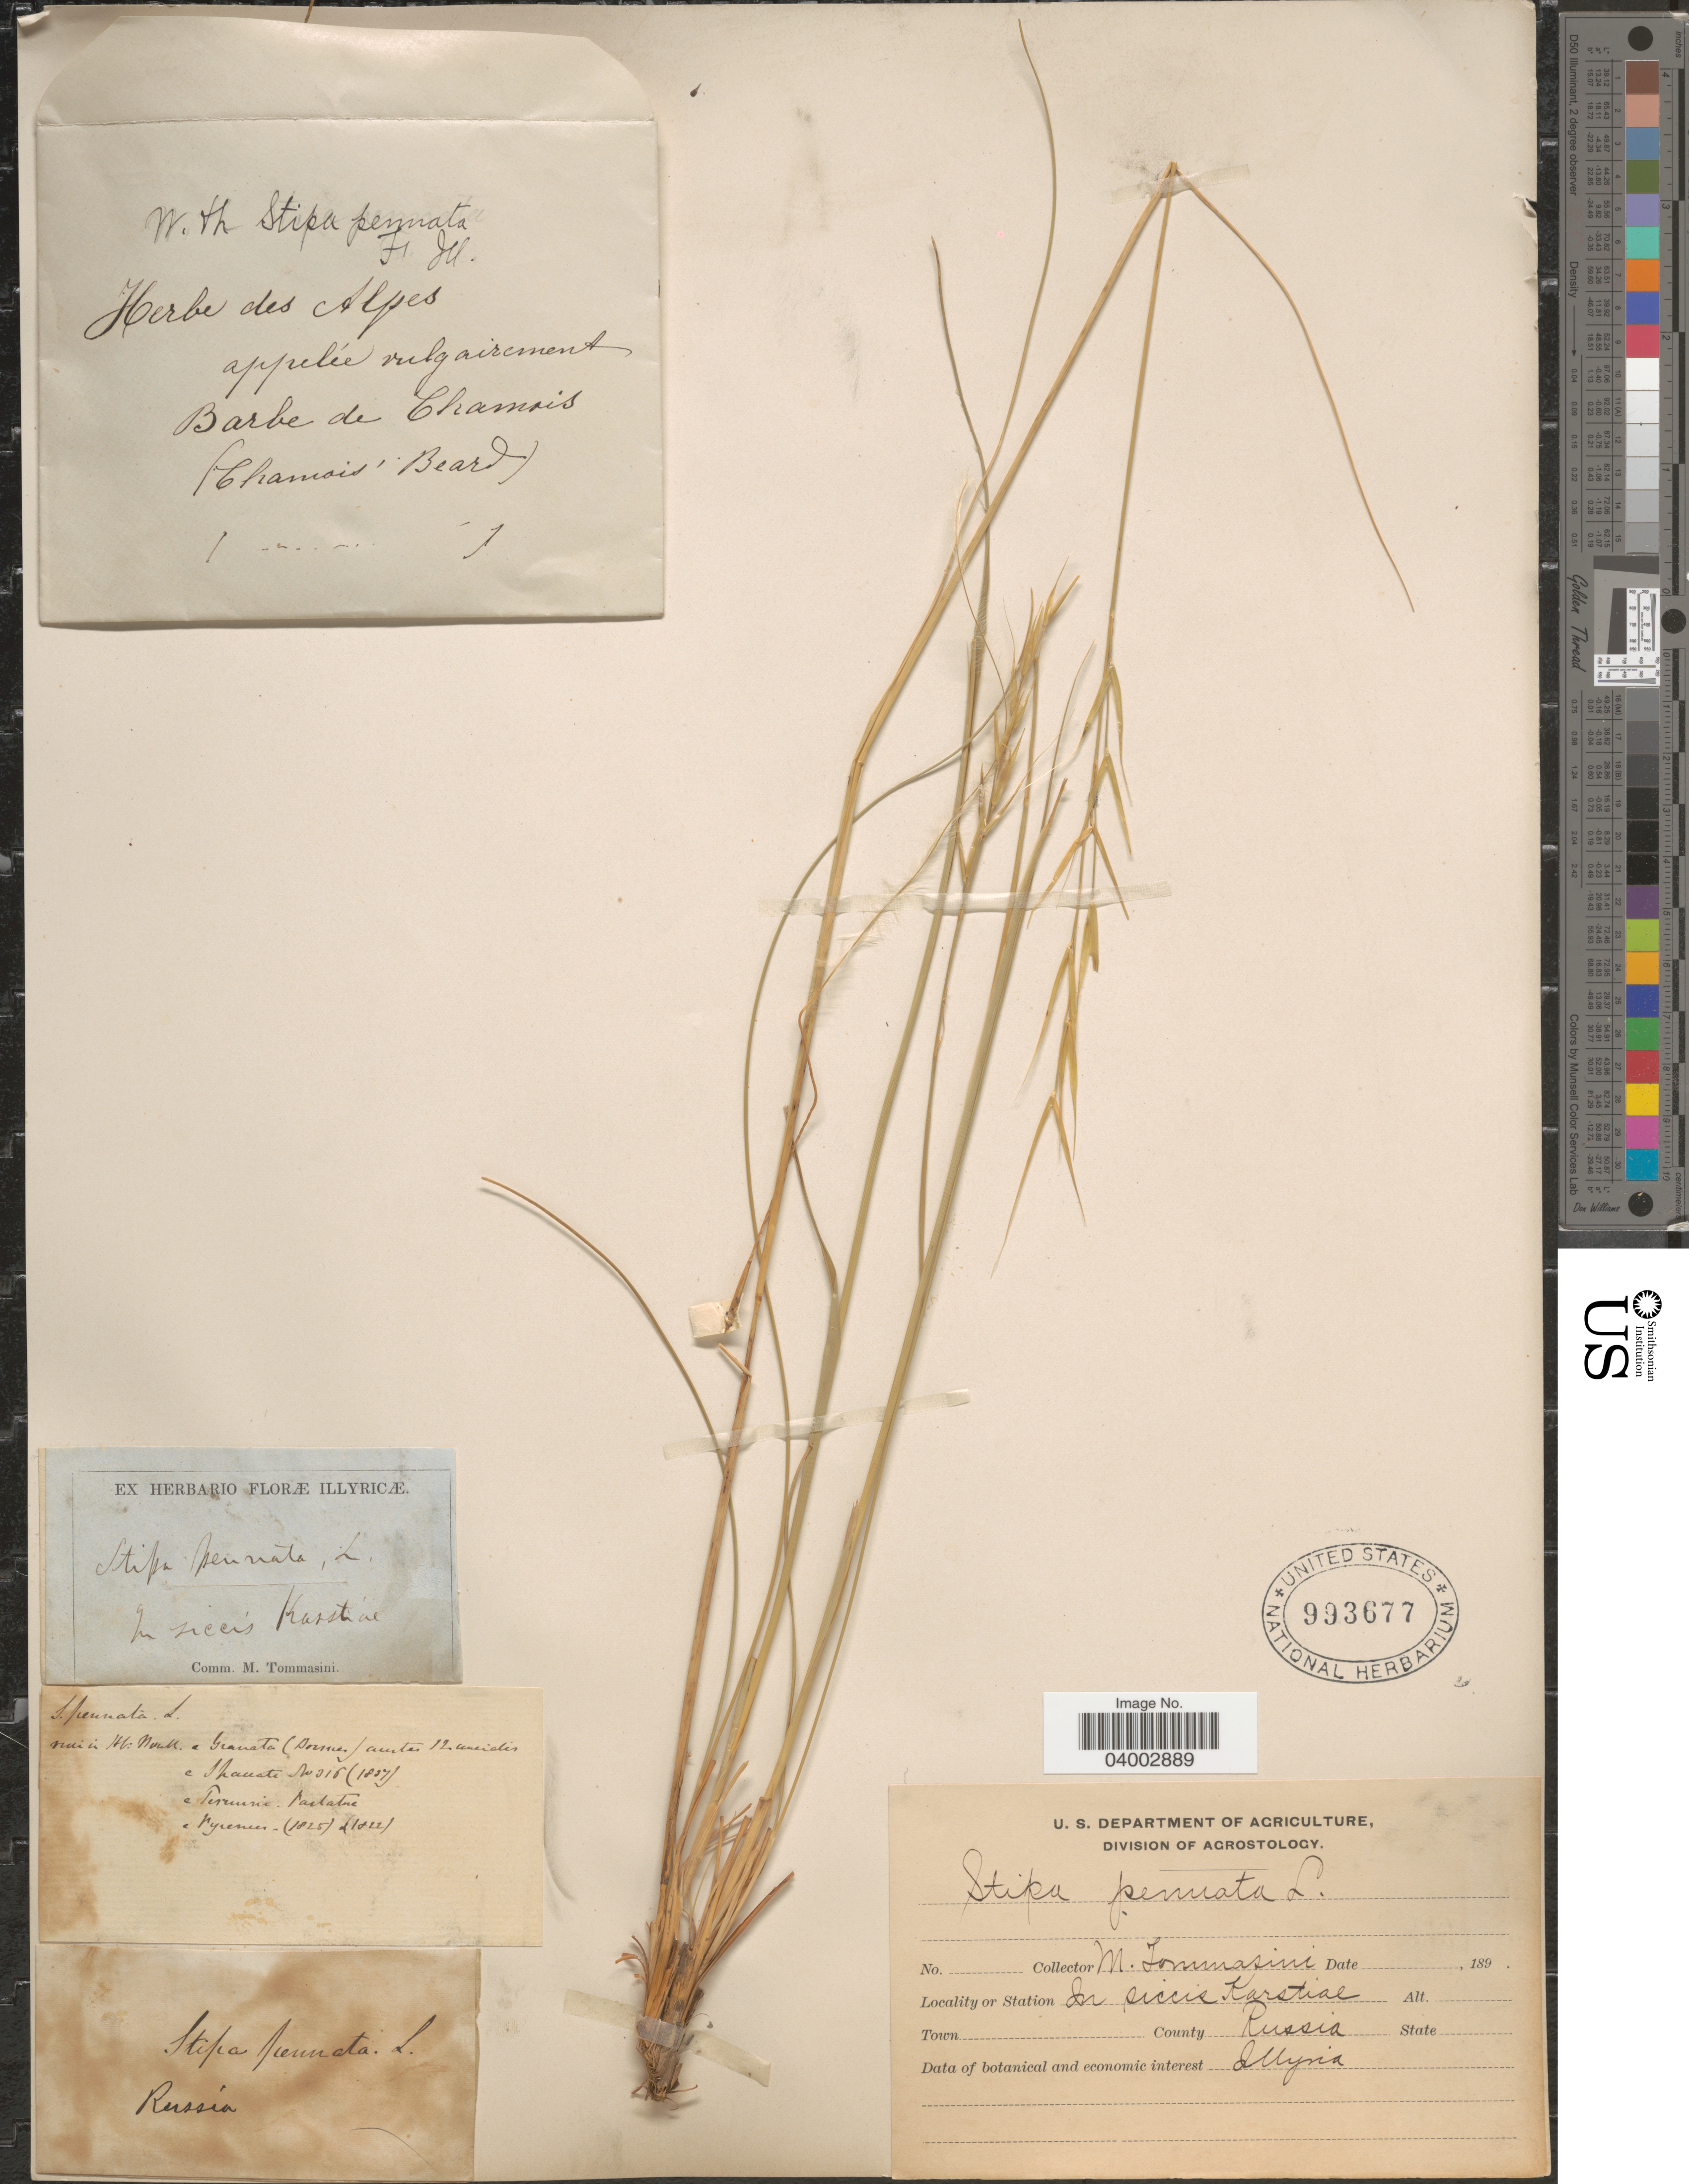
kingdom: Plantae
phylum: Tracheophyta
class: Liliopsida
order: Poales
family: Poaceae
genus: Stipa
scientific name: Stipa pennata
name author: L.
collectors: M. Tommasini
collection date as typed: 189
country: Russian Federation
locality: In siccis Karstiae.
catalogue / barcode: US 993677